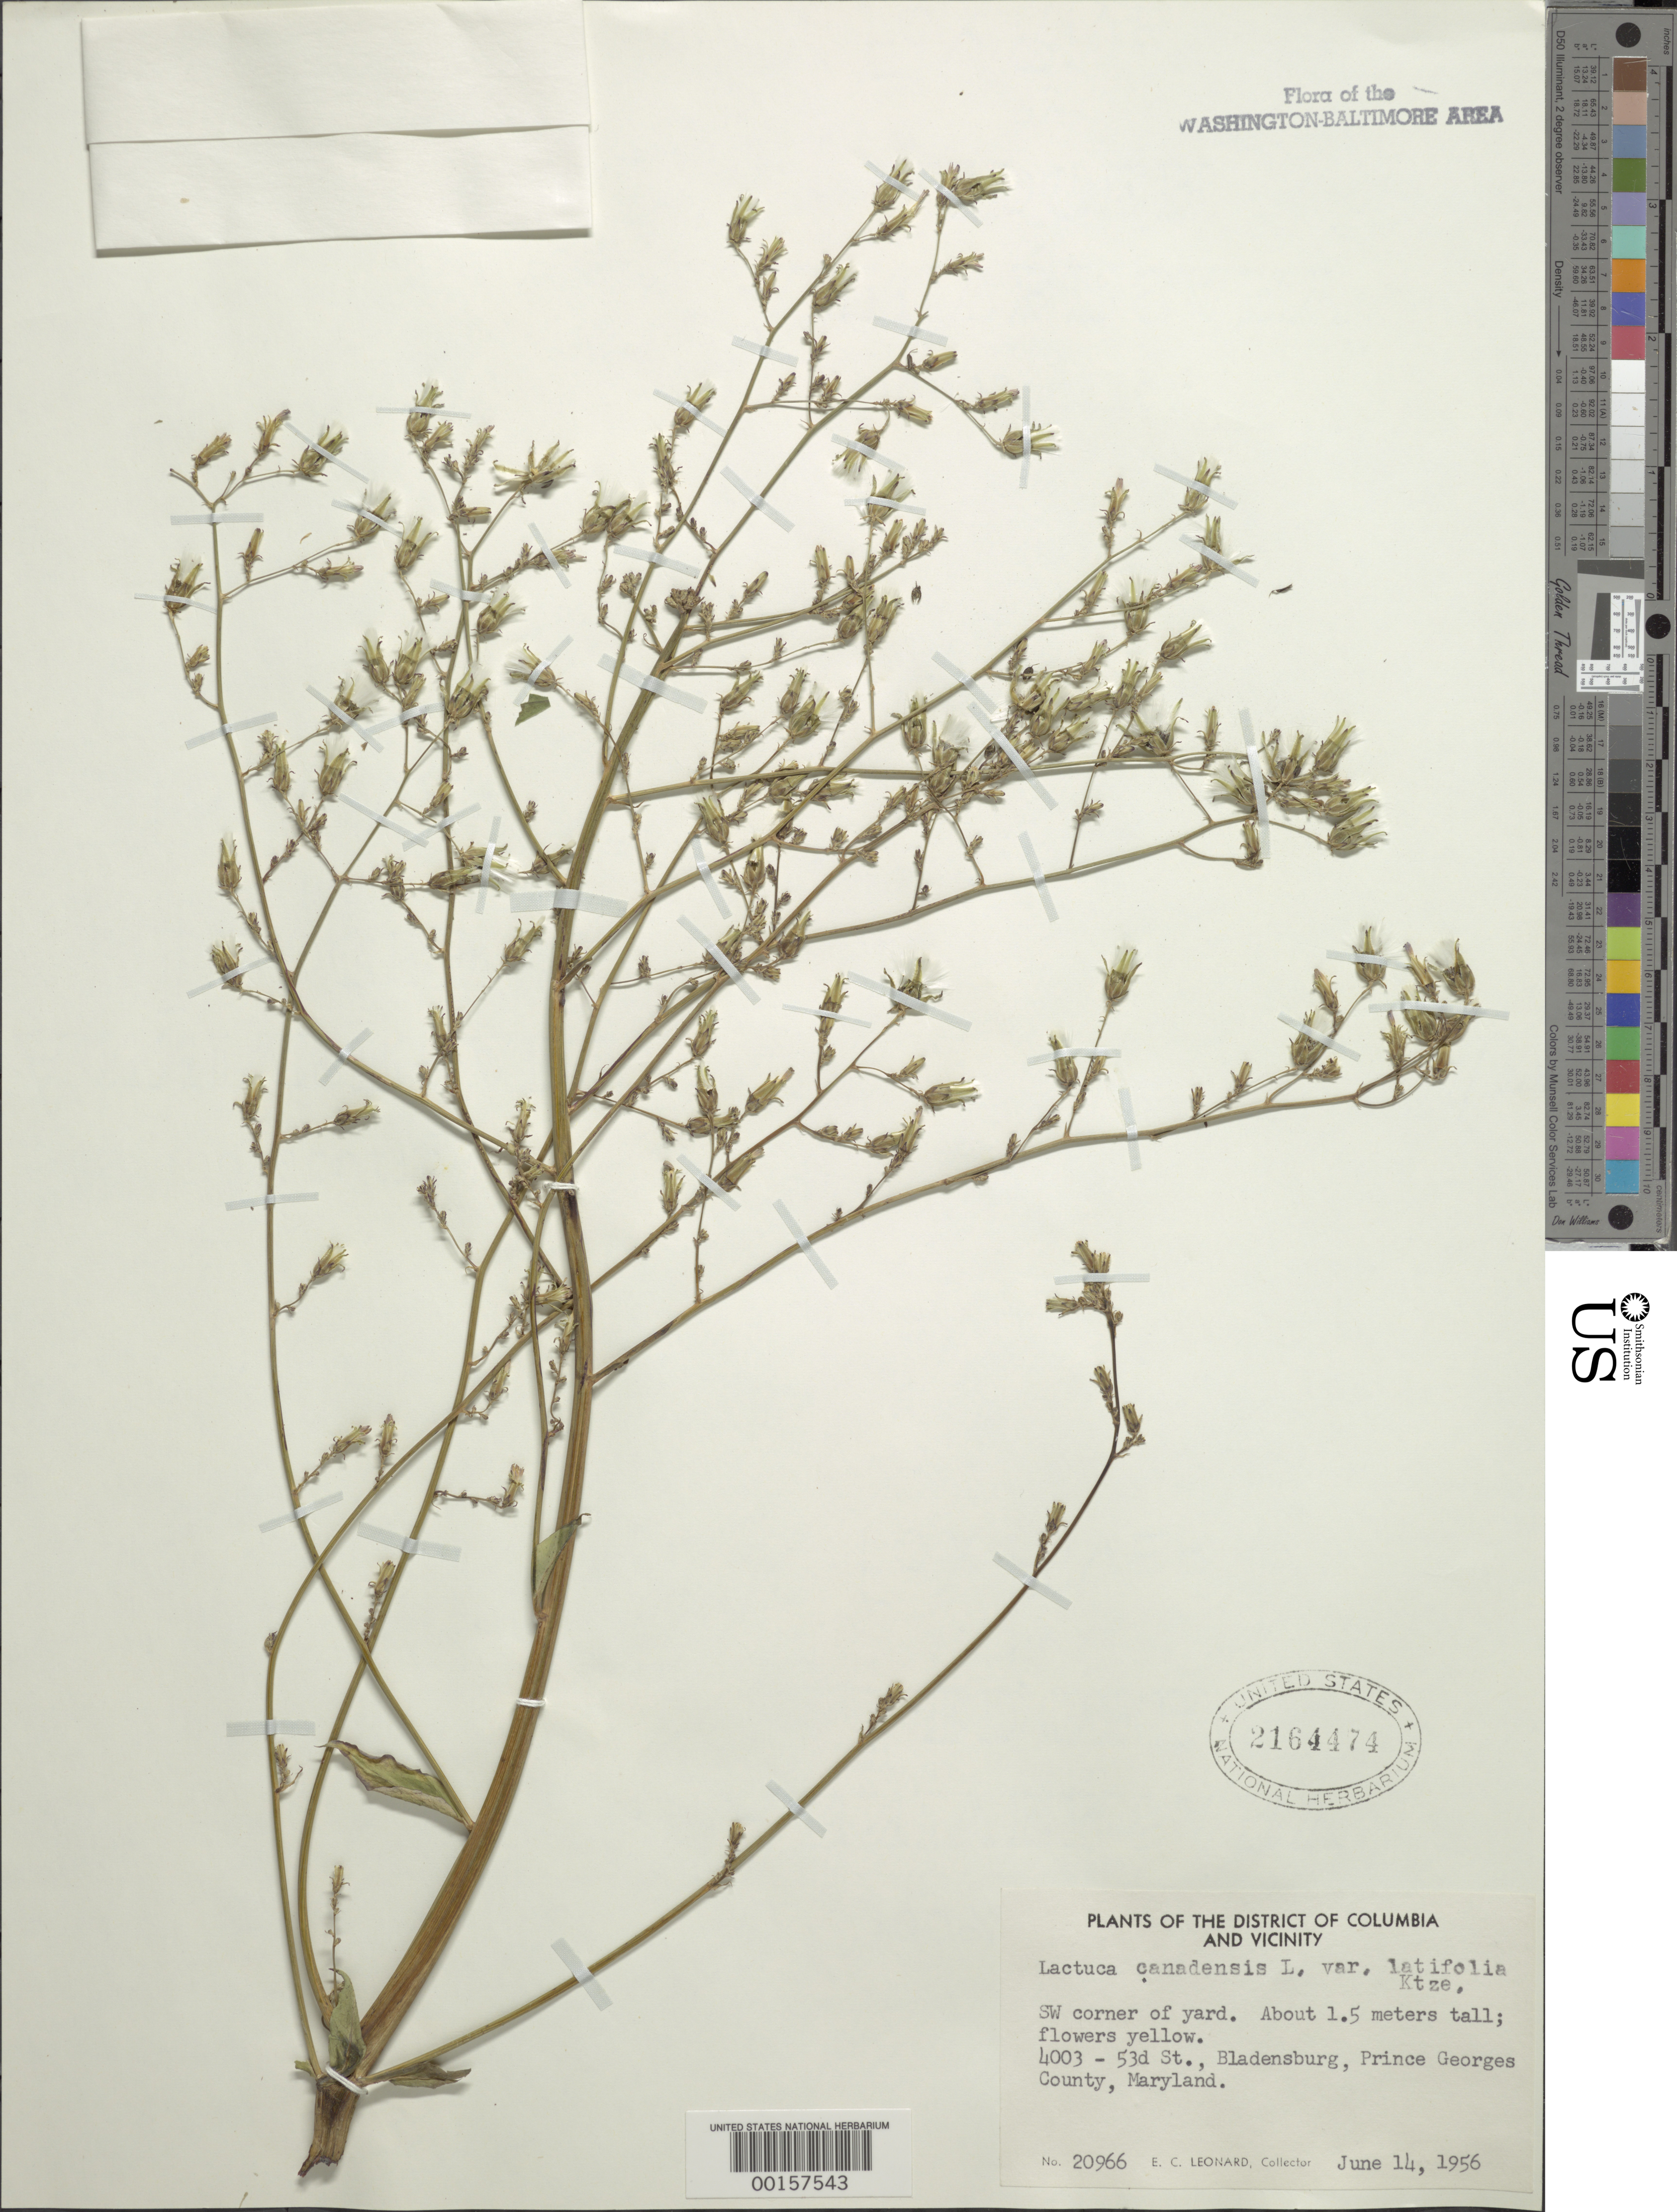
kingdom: Plantae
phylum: Tracheophyta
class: Magnoliopsida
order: Asterales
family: Asteraceae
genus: Lactuca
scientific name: Lactuca canadensis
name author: L.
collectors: E. C. Leonard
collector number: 20966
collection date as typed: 14 Jun 1956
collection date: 1956-06-14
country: United States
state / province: Maryland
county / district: Prince George's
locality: Bladensburg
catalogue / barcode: US 2164474